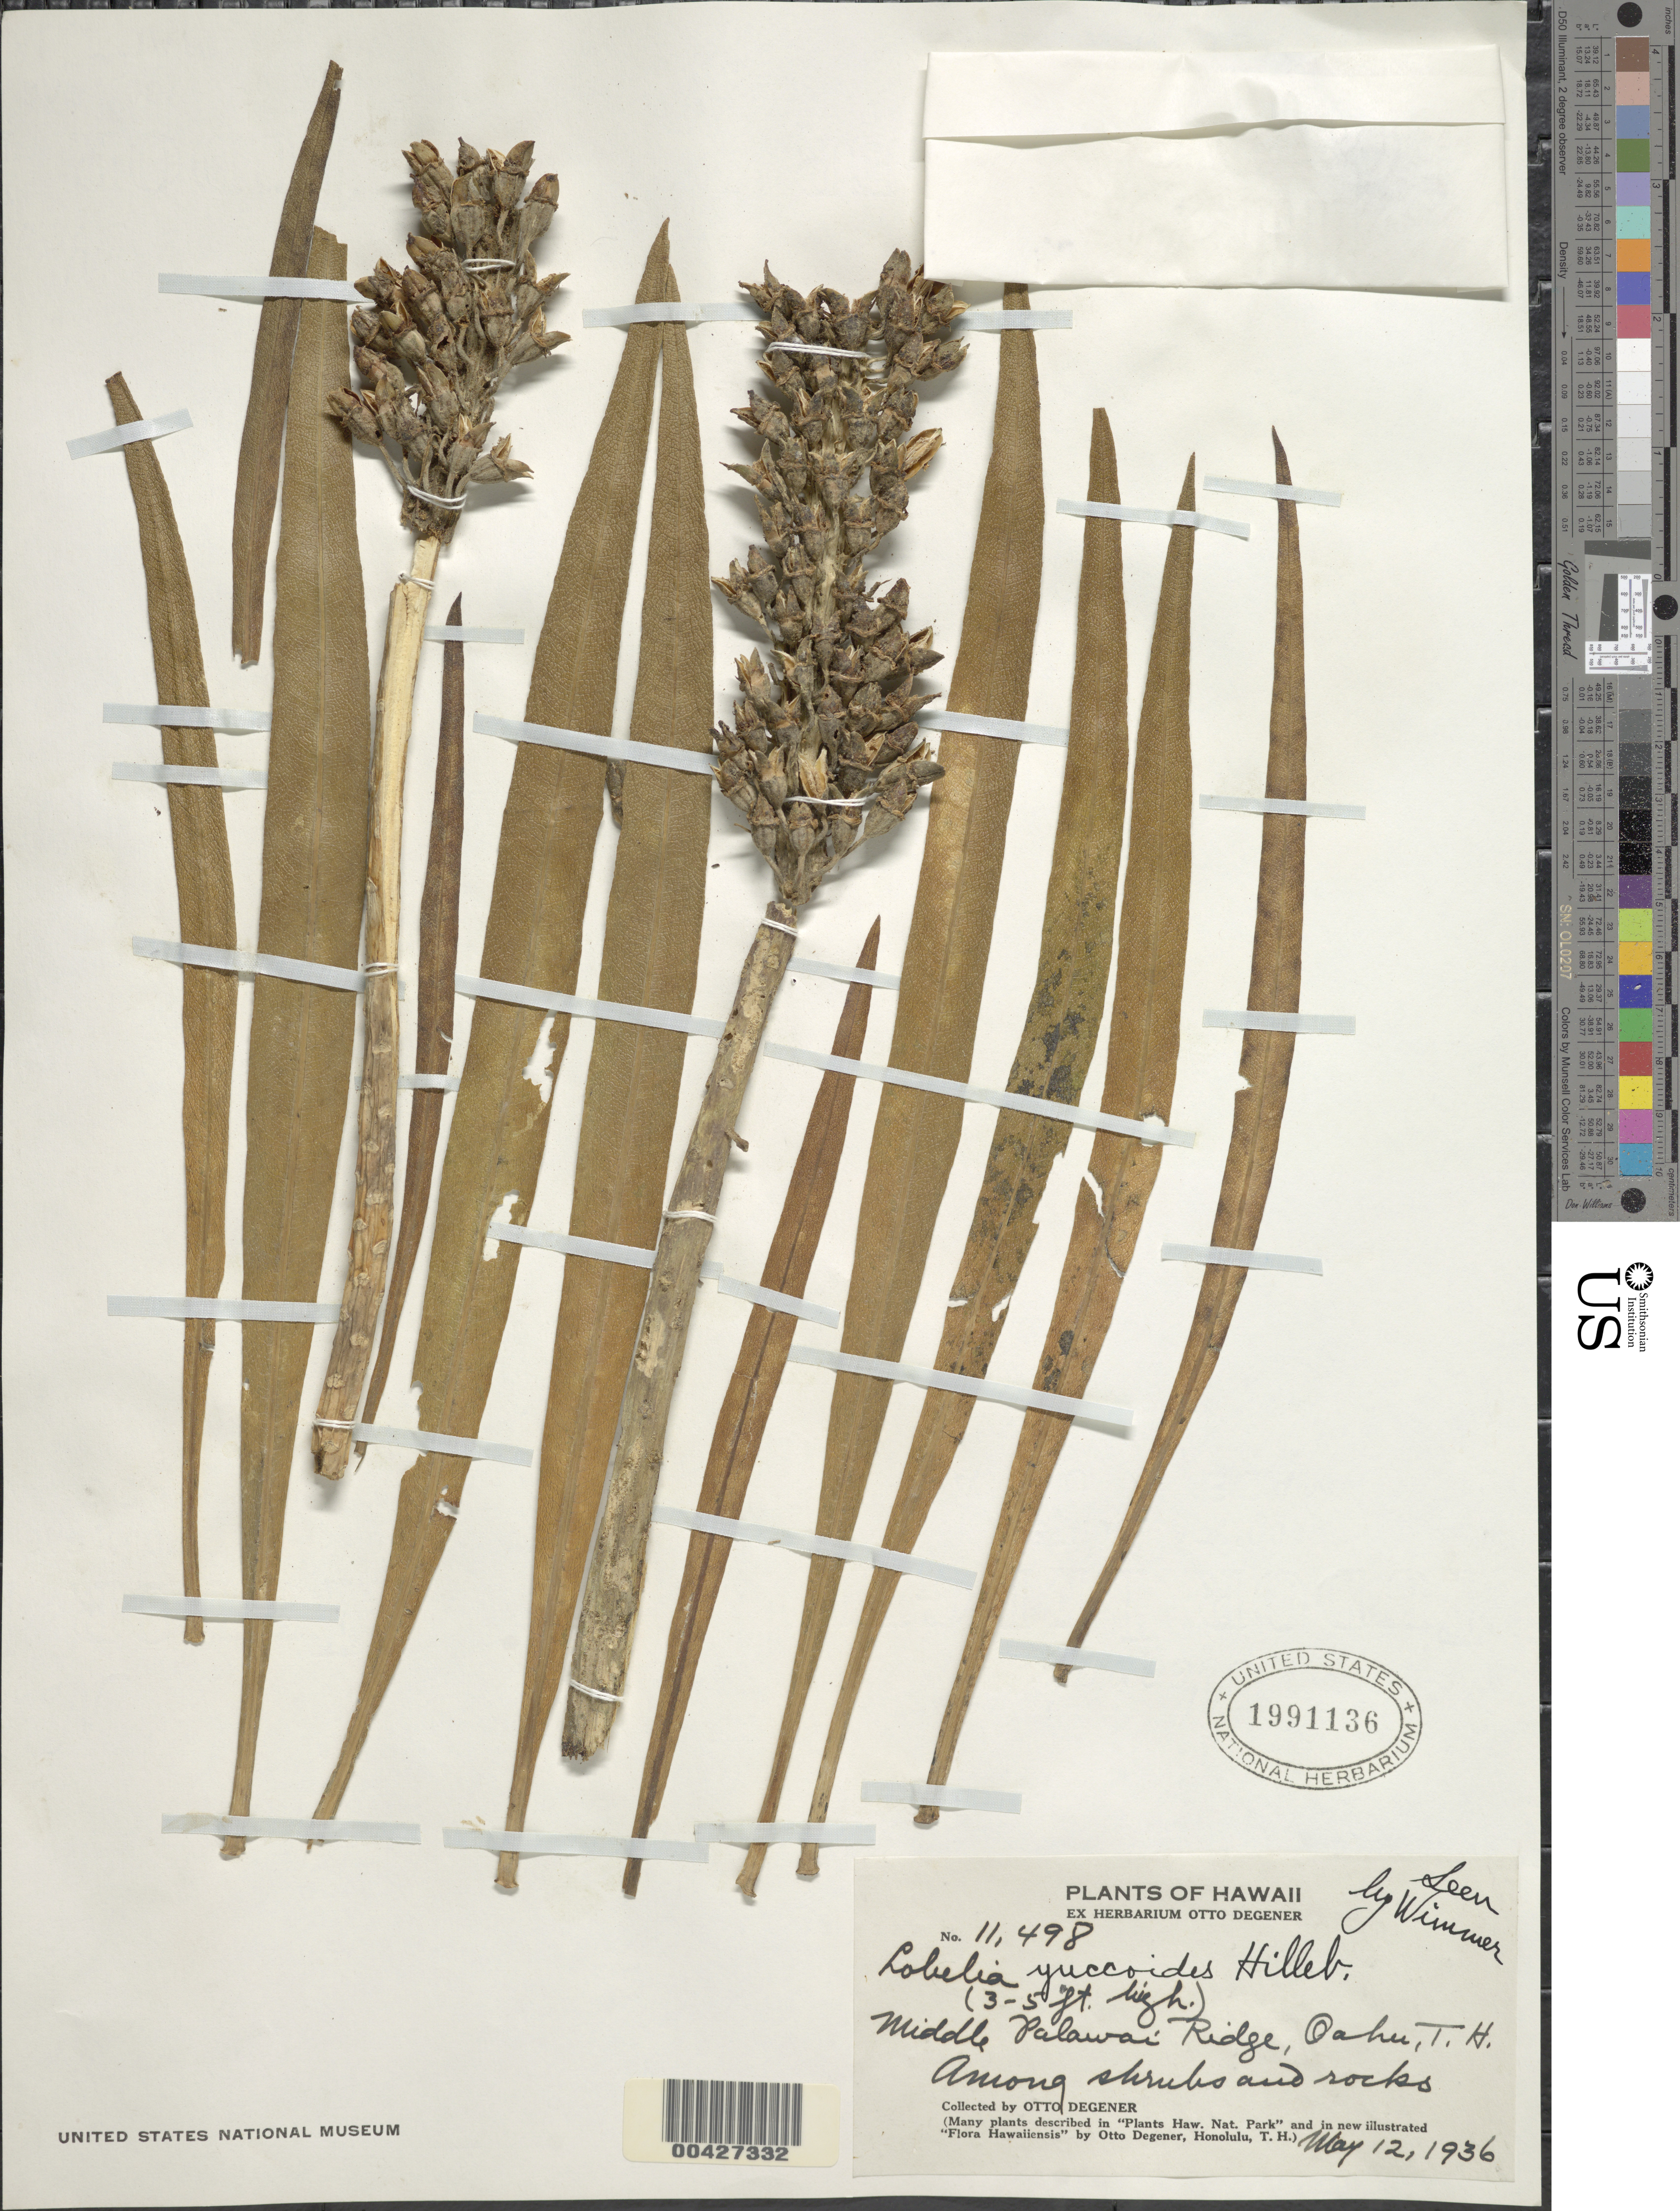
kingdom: Plantae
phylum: Tracheophyta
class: Magnoliopsida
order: Asterales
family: Campanulaceae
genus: Lobelia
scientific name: Lobelia yuccoides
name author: Hillebr.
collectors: O. Degener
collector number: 11498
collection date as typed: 12 May 1936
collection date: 1936-05-12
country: United States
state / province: Hawaii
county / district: Honolulu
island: Oahu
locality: Middle Palawai Ridge.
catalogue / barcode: US 1991136